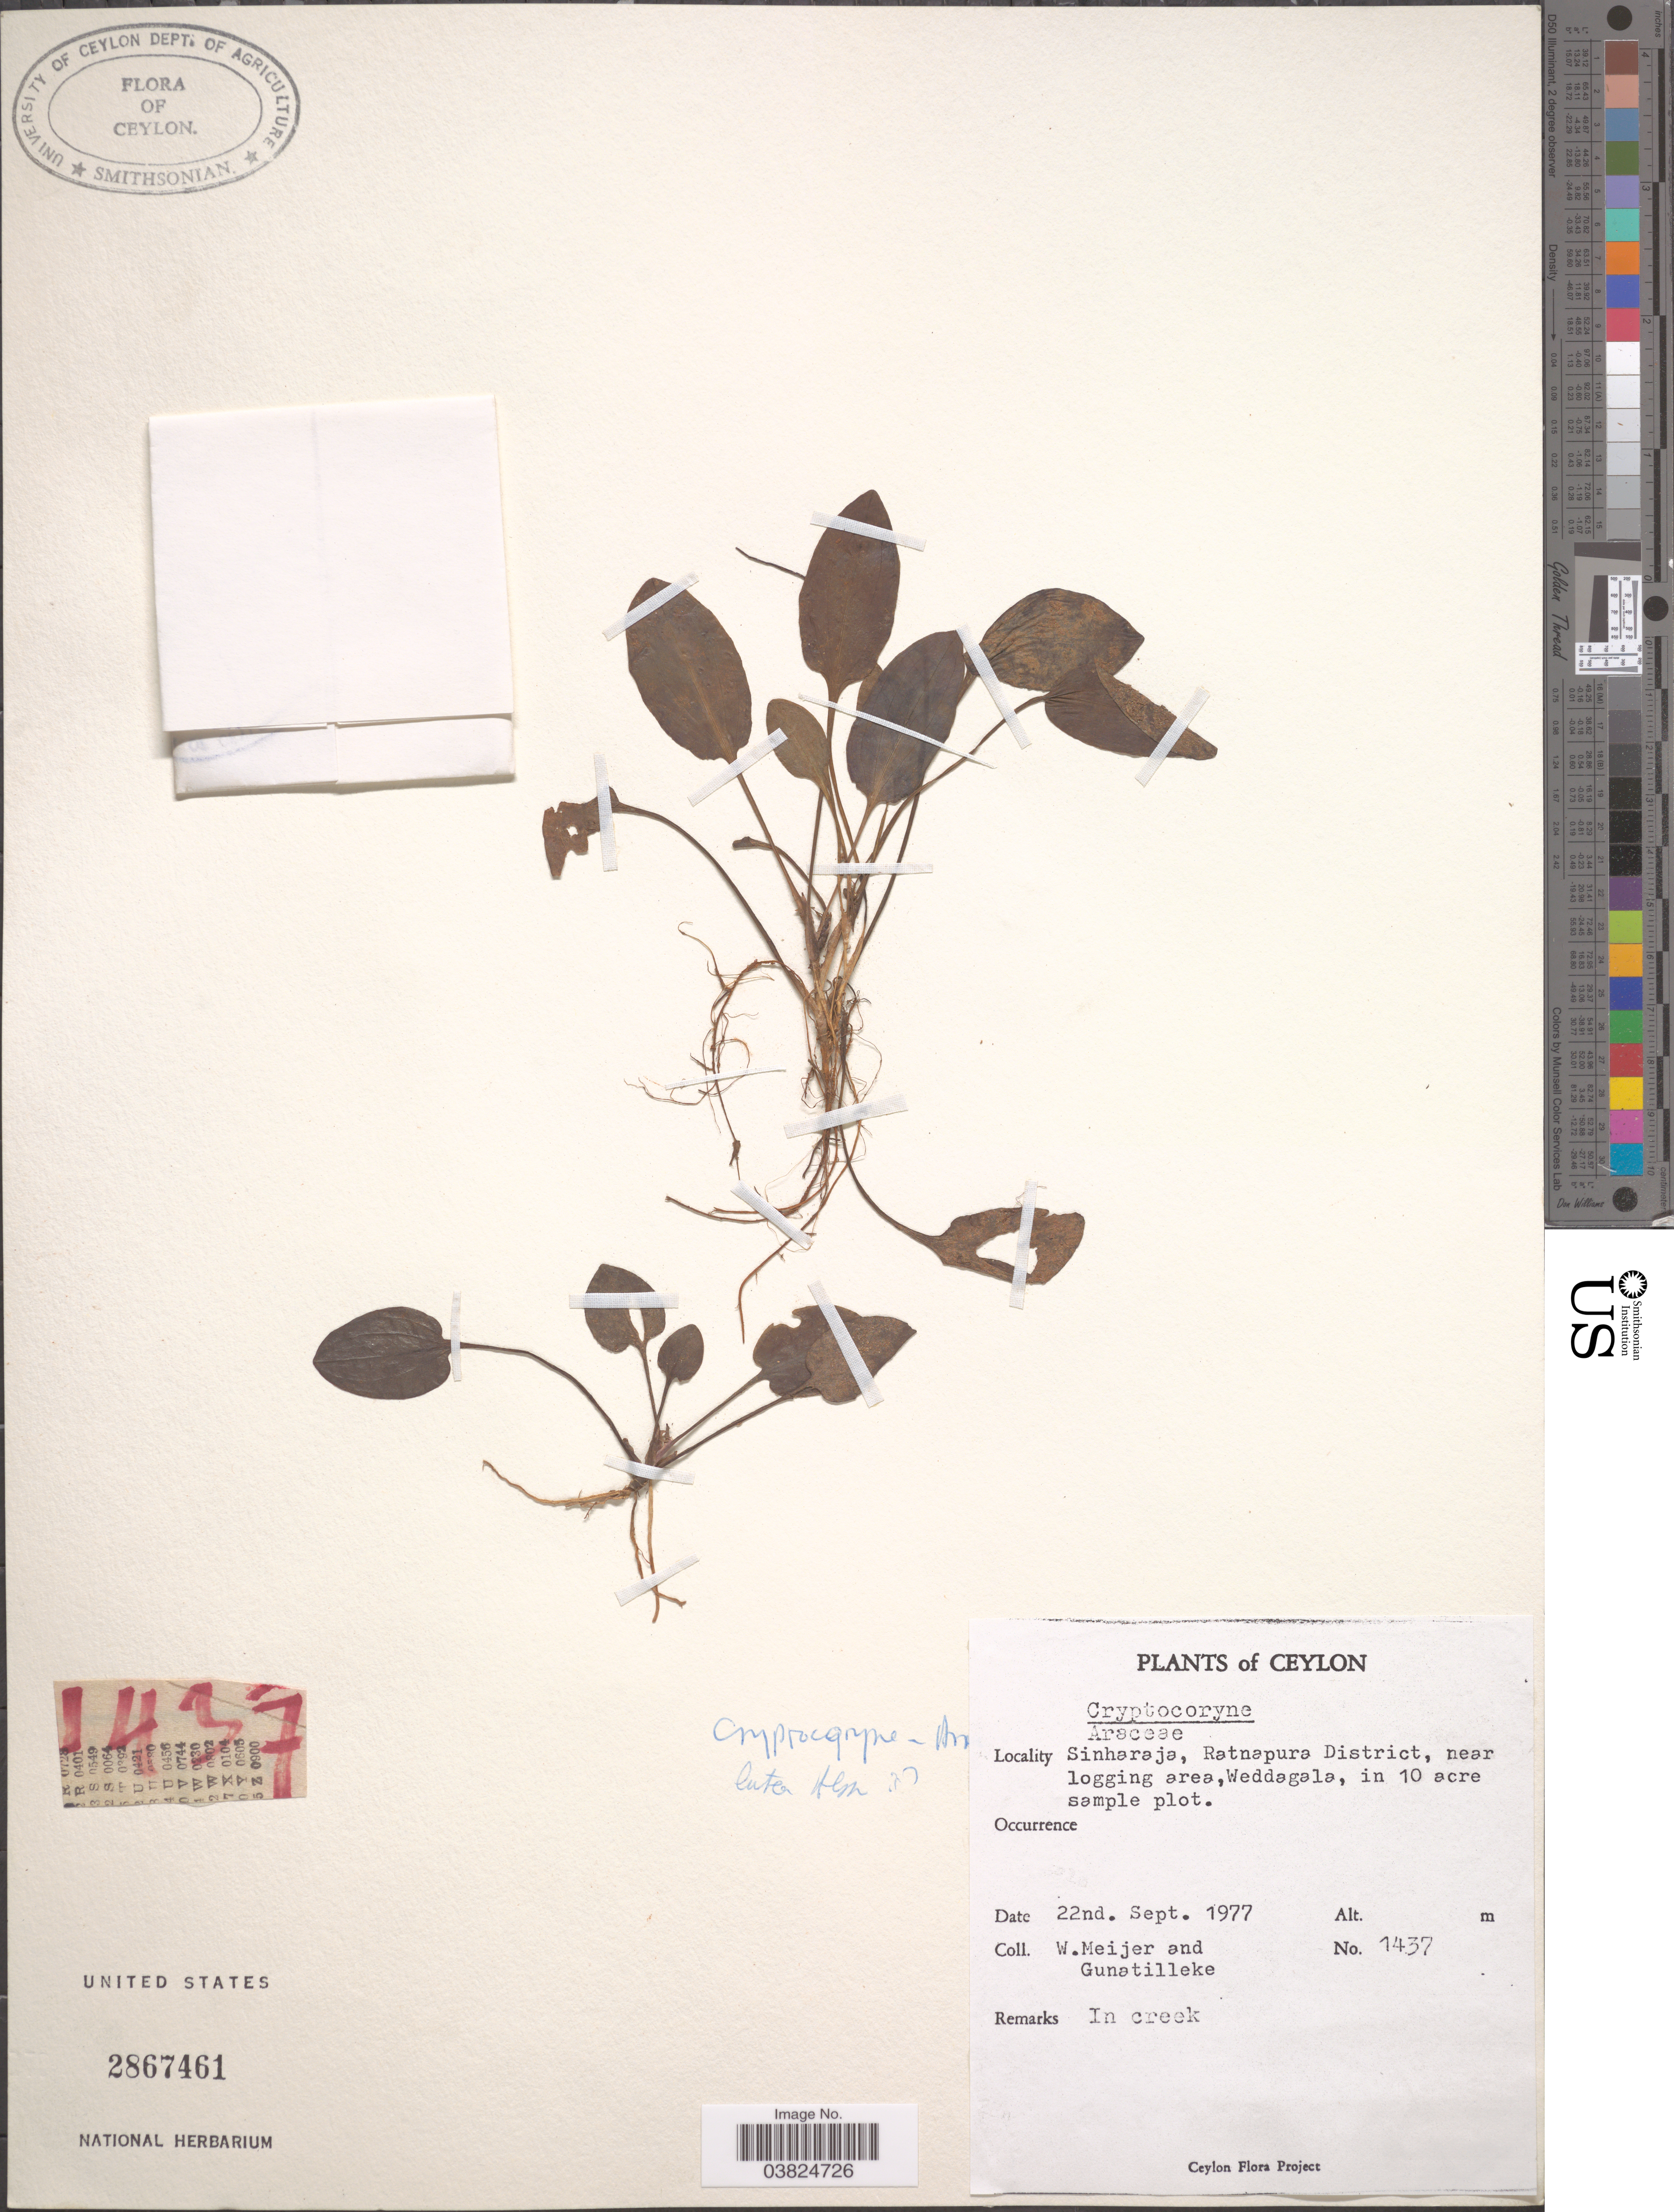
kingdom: Plantae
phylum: Tracheophyta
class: Liliopsida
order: Alismatales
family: Araceae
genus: Cryptocoryne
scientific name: Cryptocoryne lutea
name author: Alston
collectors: W. Meijer & -- Gunatilleke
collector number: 1437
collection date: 1977-09-22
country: Sri Lanka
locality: Ceylon. Sinharaja, Ratnapura District, near logging area, Weddagala, in 10 acre sample plot.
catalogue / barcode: US 2867461